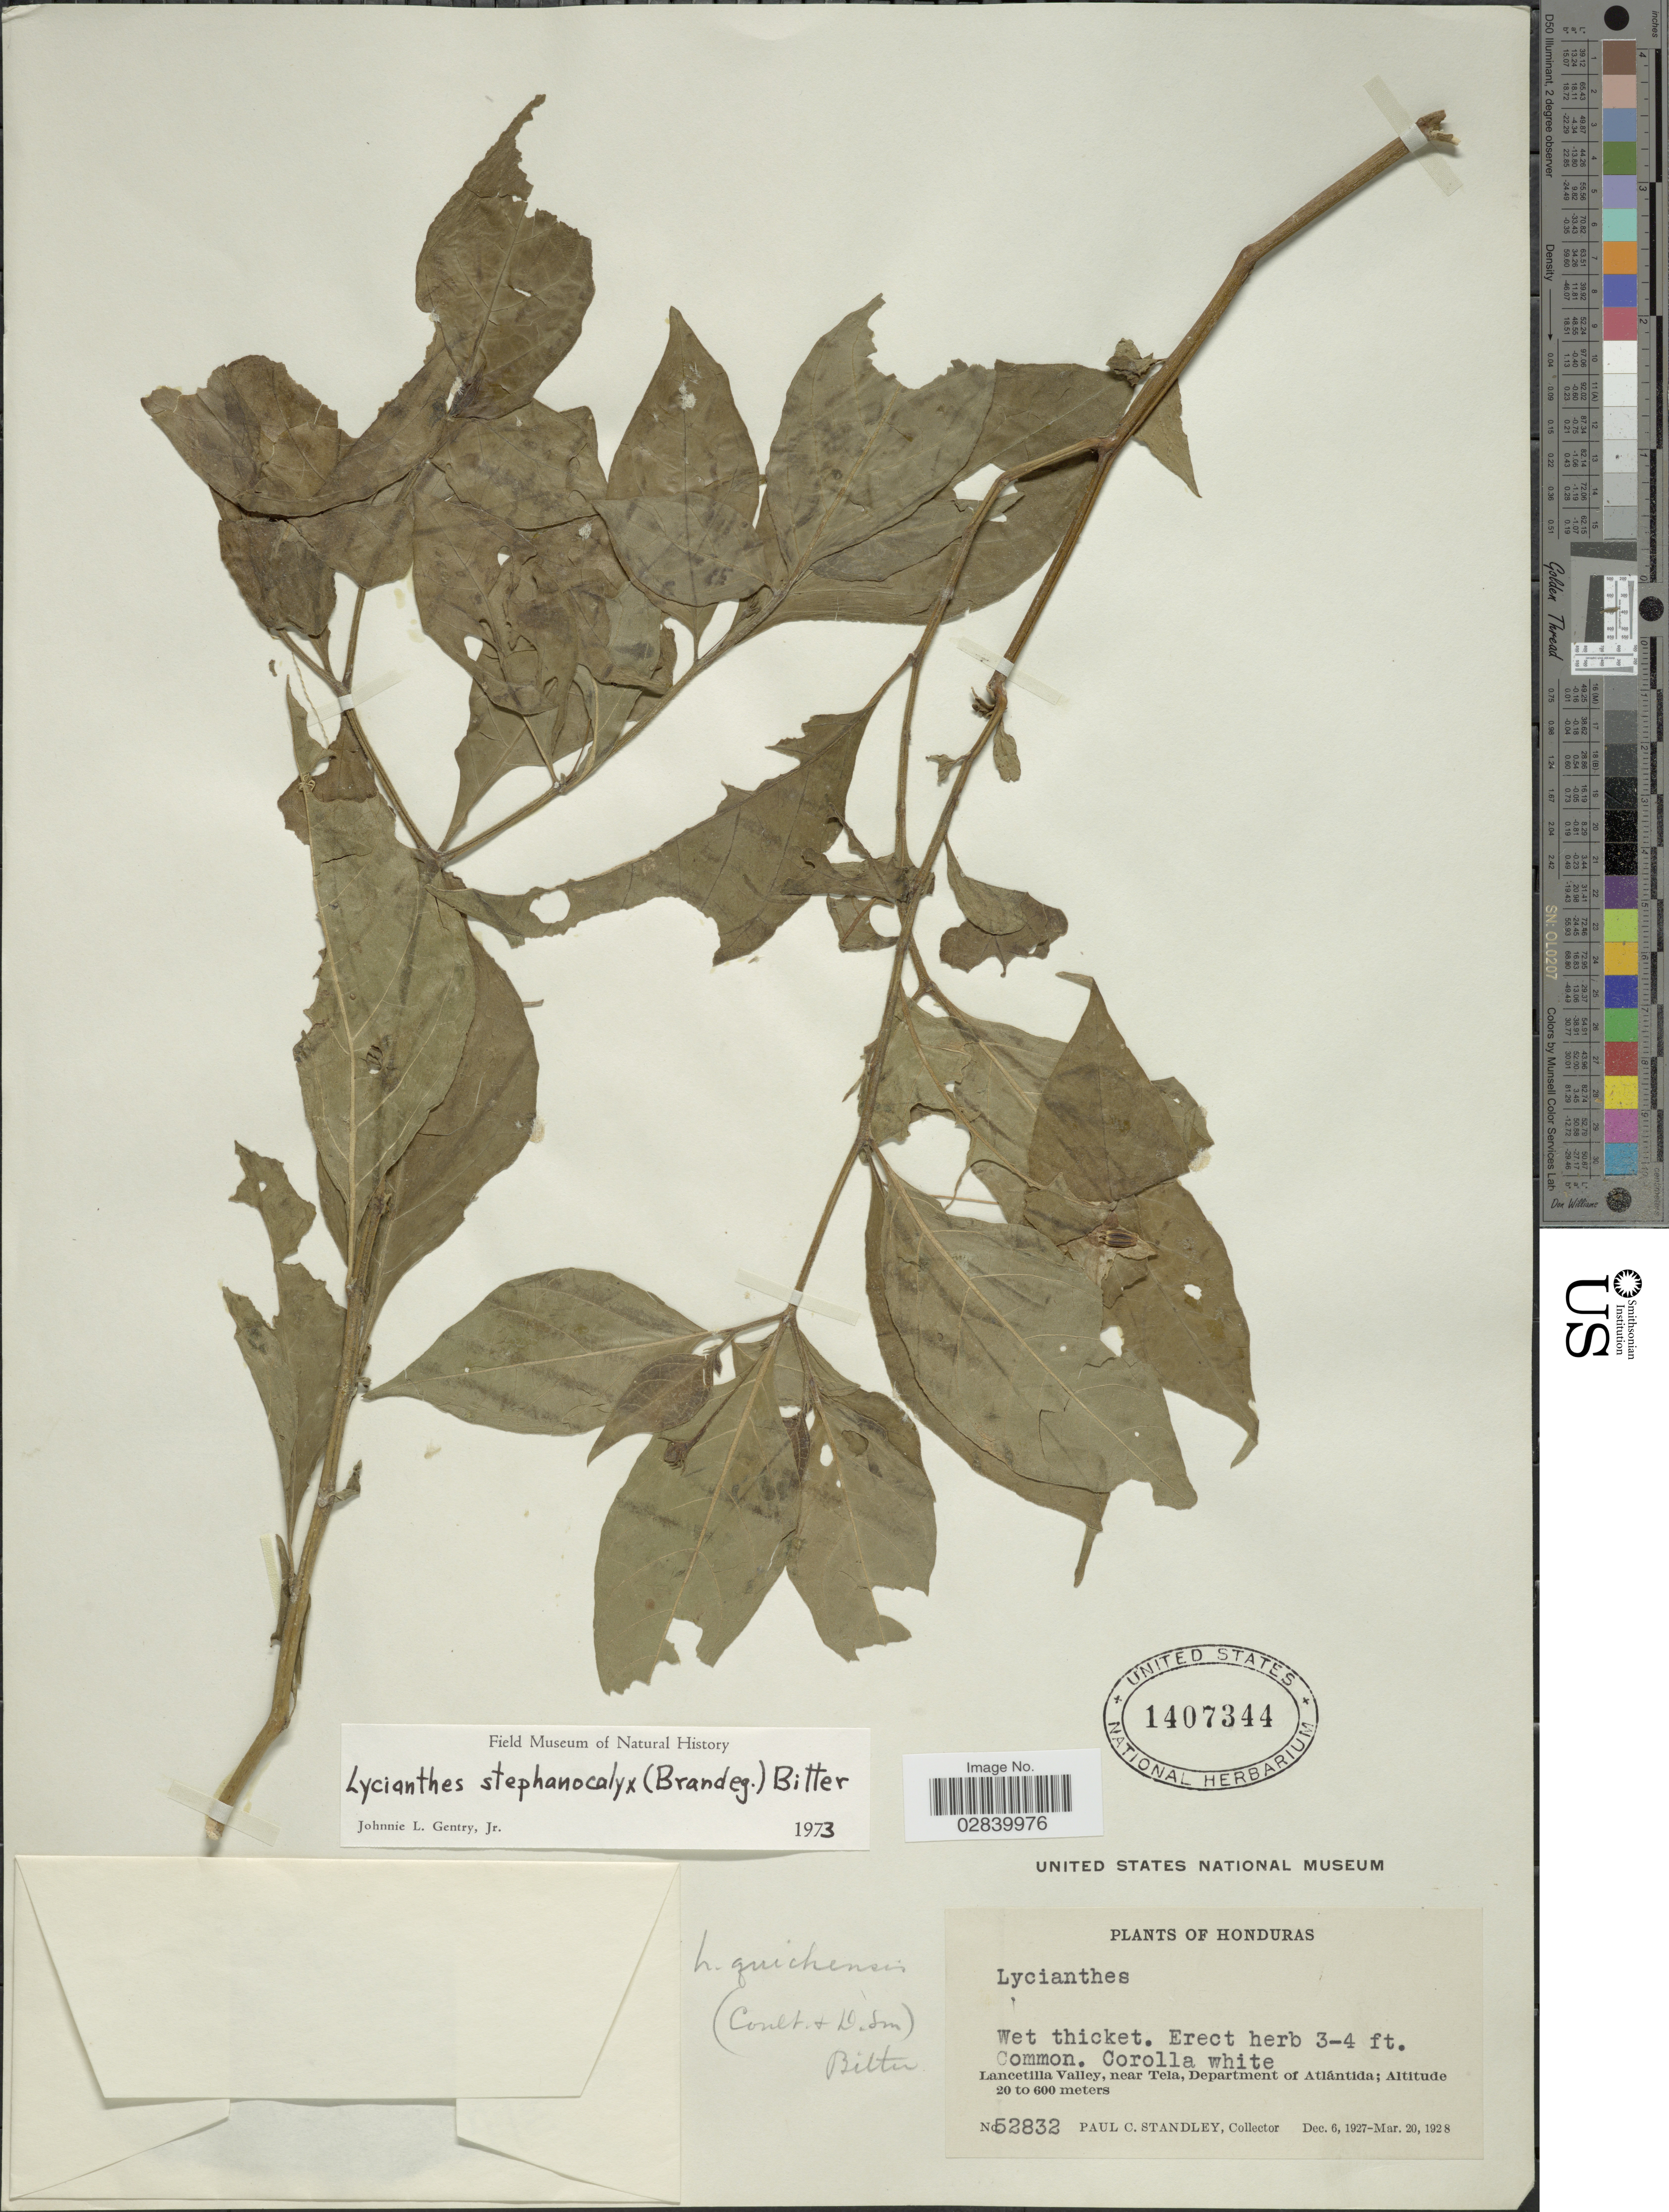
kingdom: Plantae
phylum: Tracheophyta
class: Magnoliopsida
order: Solanales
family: Solanaceae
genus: Lycianthes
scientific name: Lycianthes stephanocalyx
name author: (Brandegee) Bitter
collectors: P. C. Standley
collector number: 52832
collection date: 1927-12-06/1928-03-20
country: Honduras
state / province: Atlántida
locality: Lancetilla Valley, near Tela, Department of Atlántida.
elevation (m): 20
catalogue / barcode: US 1407344